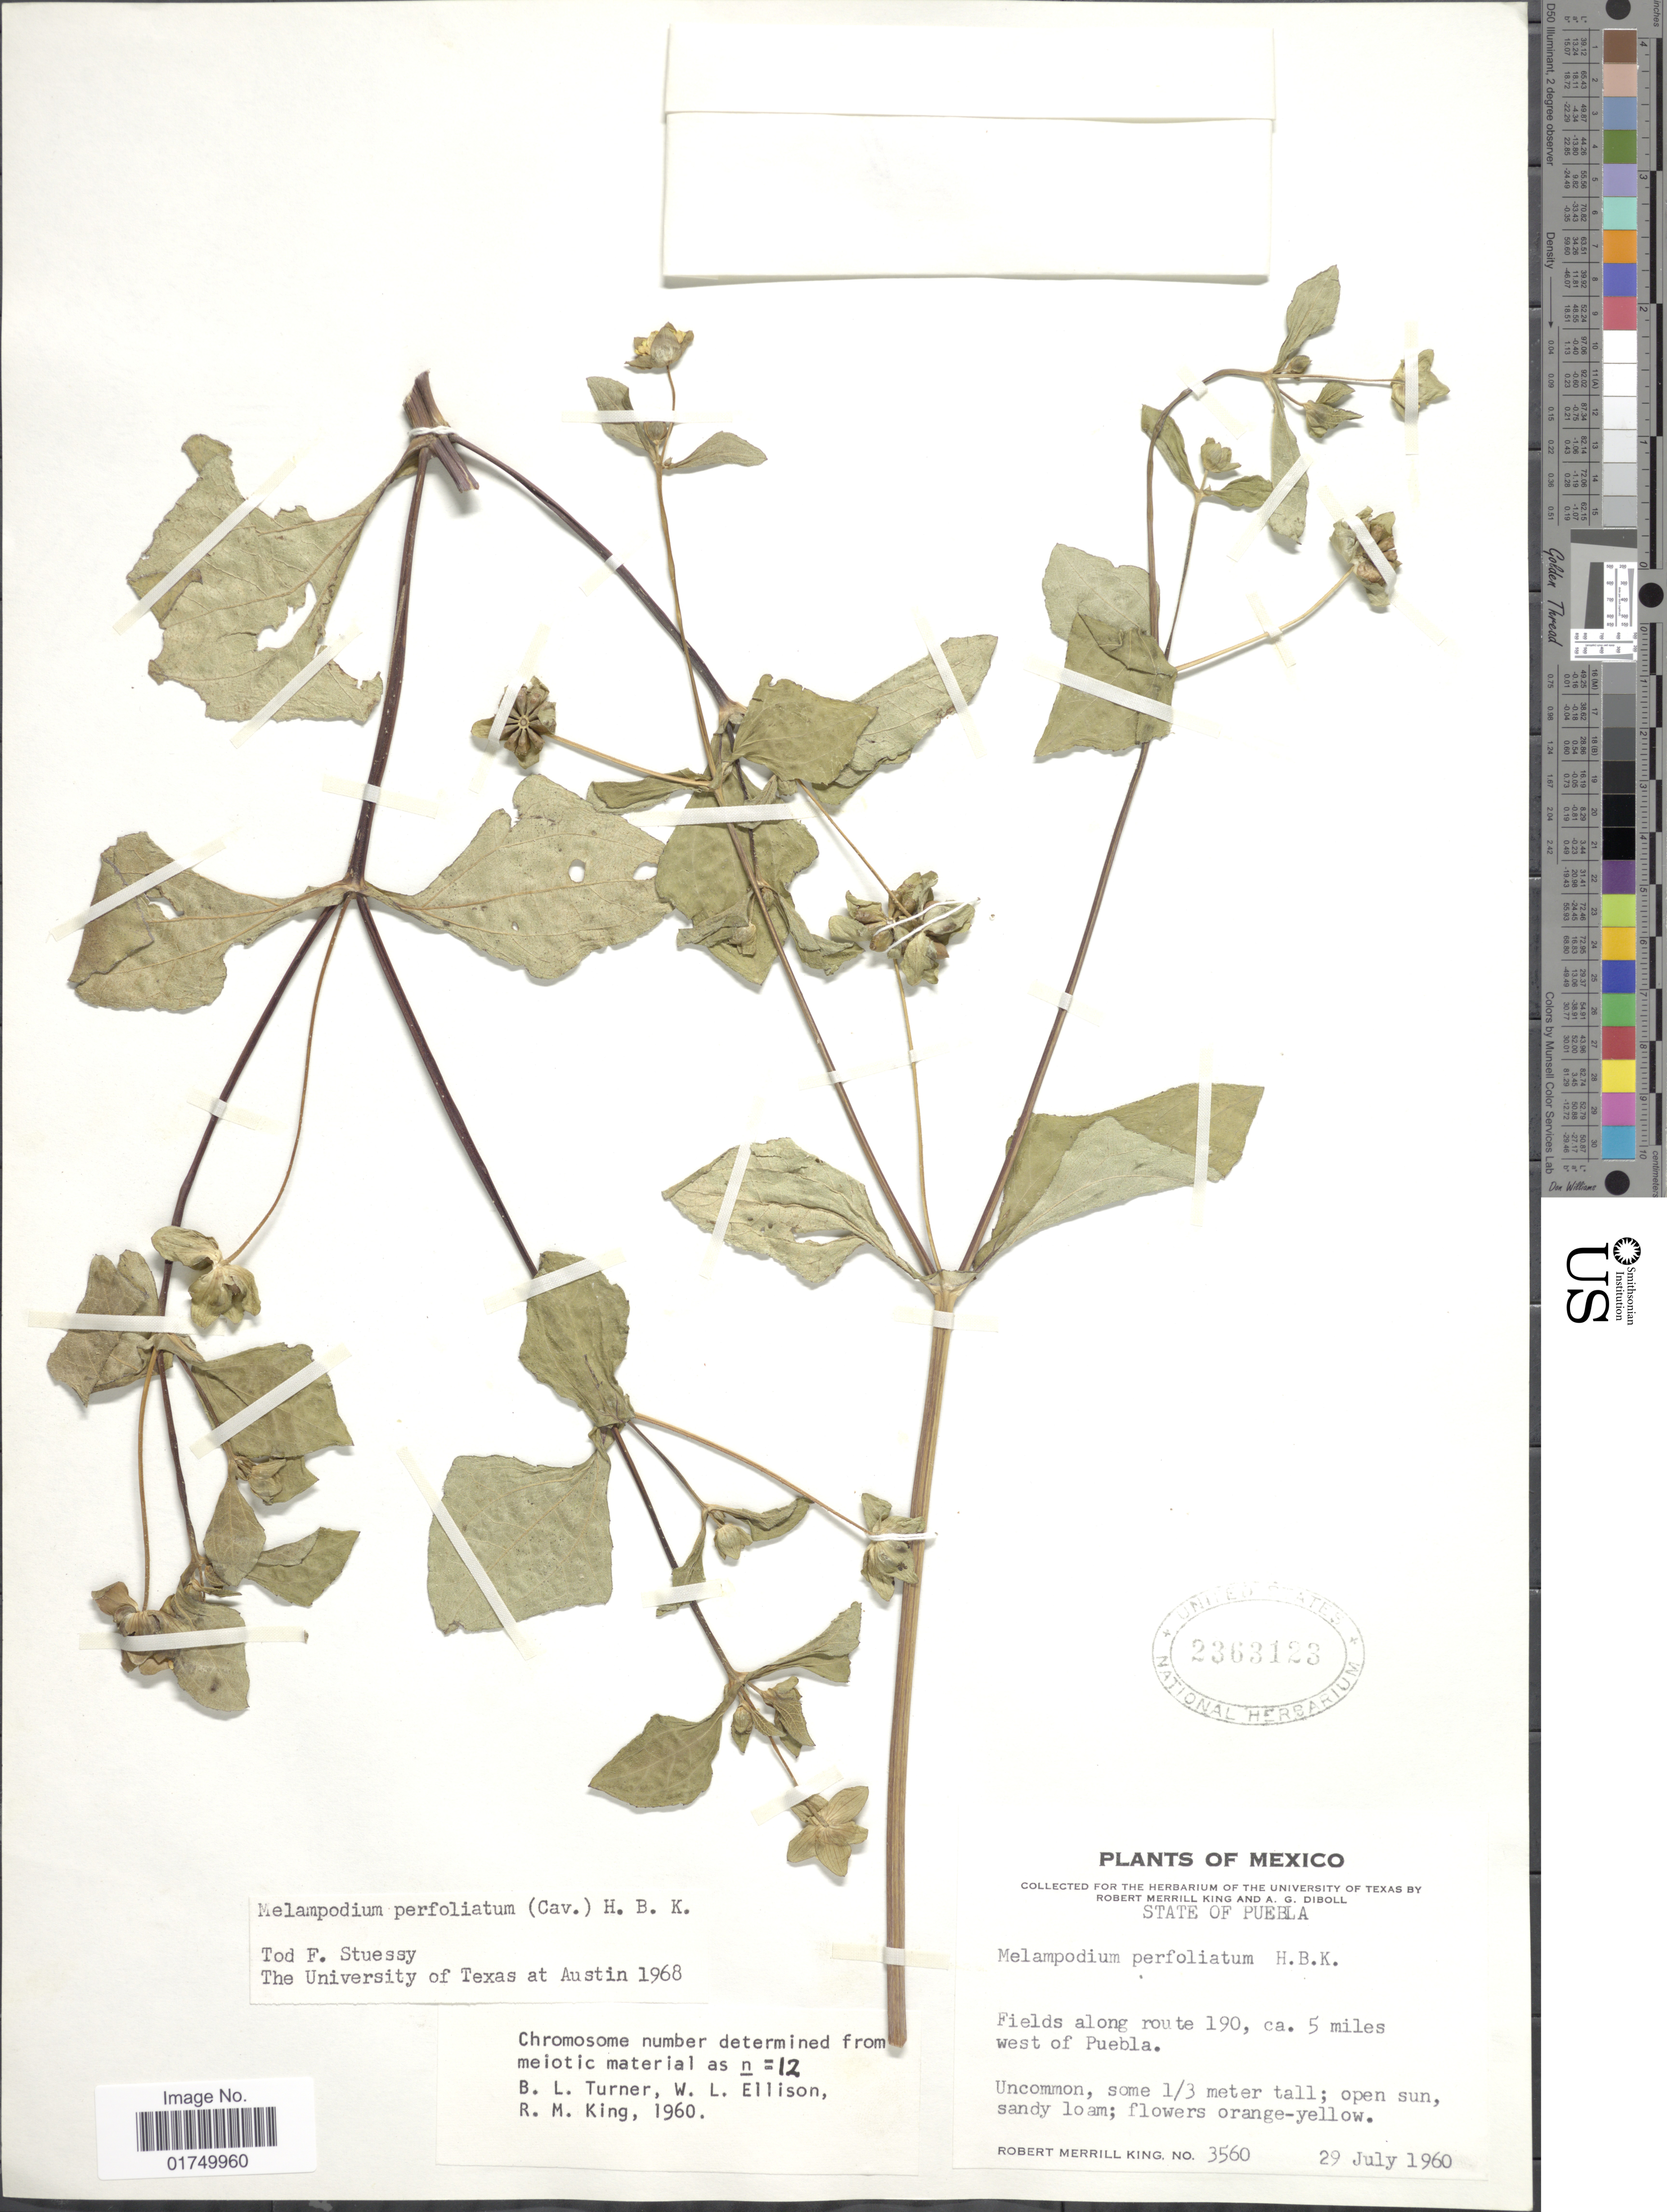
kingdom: Plantae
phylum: Tracheophyta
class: Magnoliopsida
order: Asterales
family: Asteraceae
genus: Melampodium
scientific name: Melampodium perfoliatum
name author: (Cav.) Kunth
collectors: R. M. King & A. Diboll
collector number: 3560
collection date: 1960-07-29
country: Mexico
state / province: Puebla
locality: State of Puebla. Fields along route 190, ca. 5 miles west of Puebla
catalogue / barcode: US 2363123